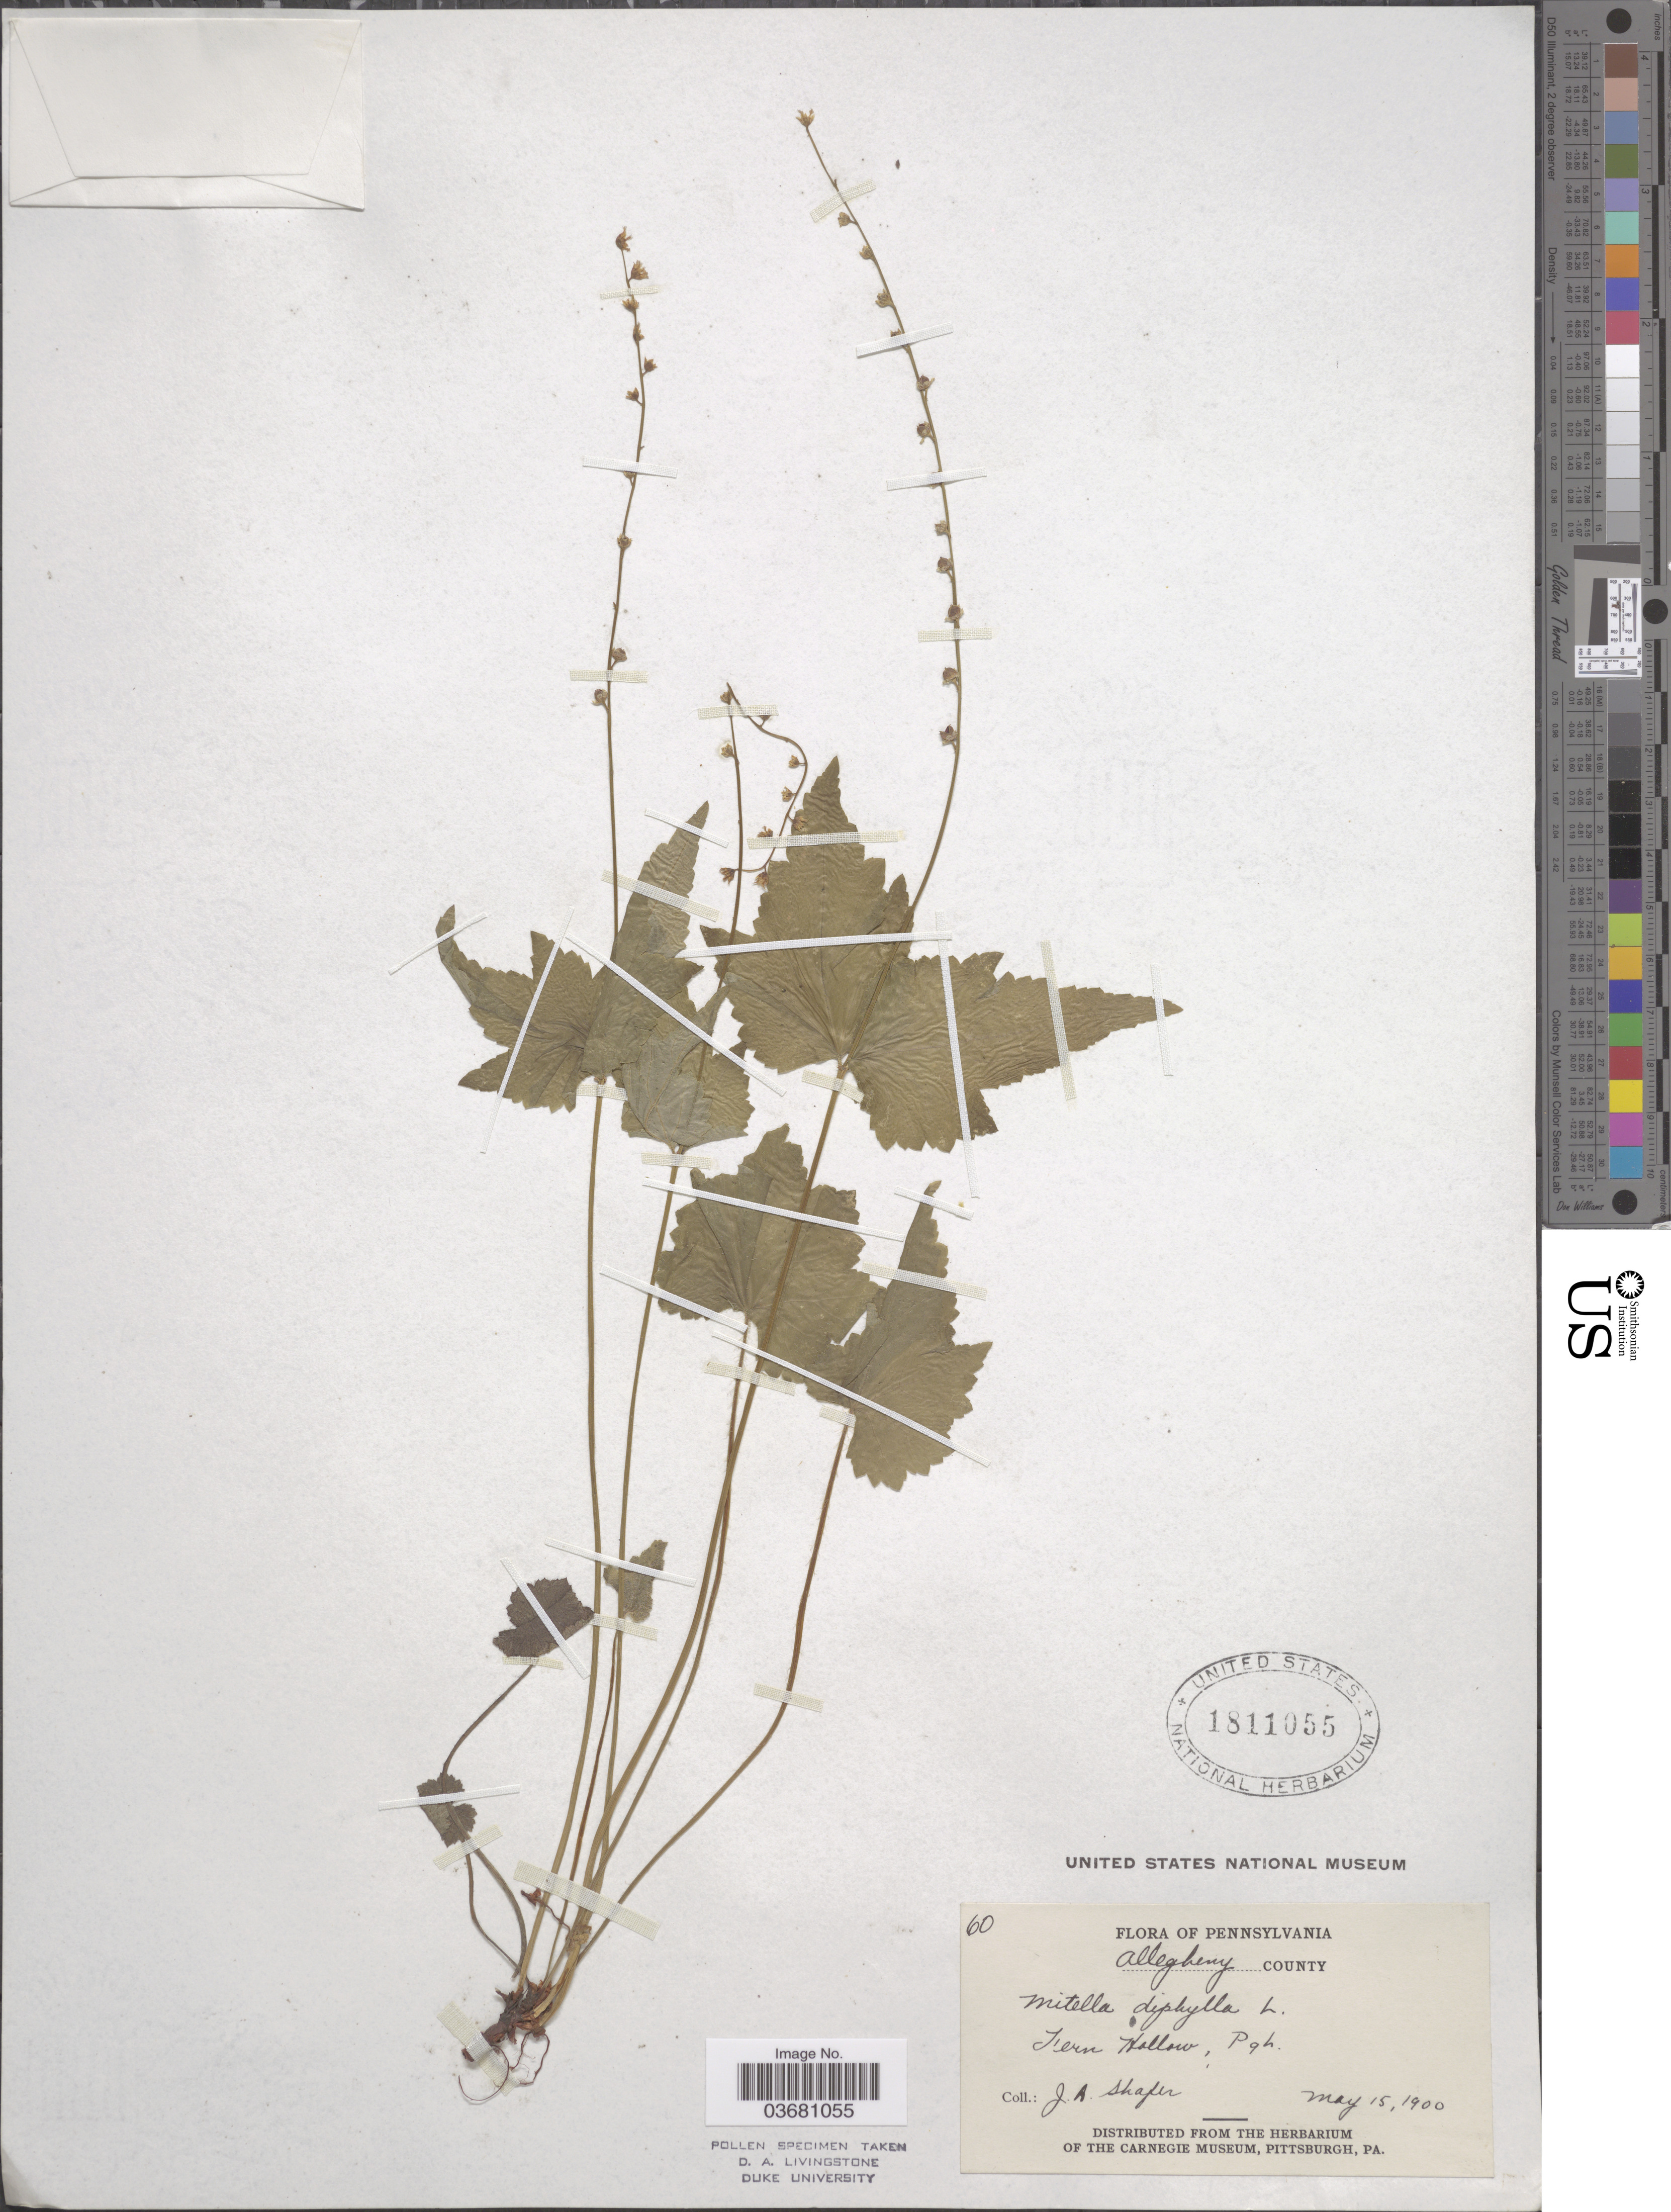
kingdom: Plantae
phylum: Tracheophyta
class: Magnoliopsida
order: Saxifragales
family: Saxifragaceae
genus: Mitella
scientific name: Mitella diphylla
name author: L.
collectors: J. A. Shafer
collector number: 60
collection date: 1900-05-15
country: United States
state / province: Pennsylvania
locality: Allegheny County. Fern Hollow, Pgh.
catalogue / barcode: US 1811055